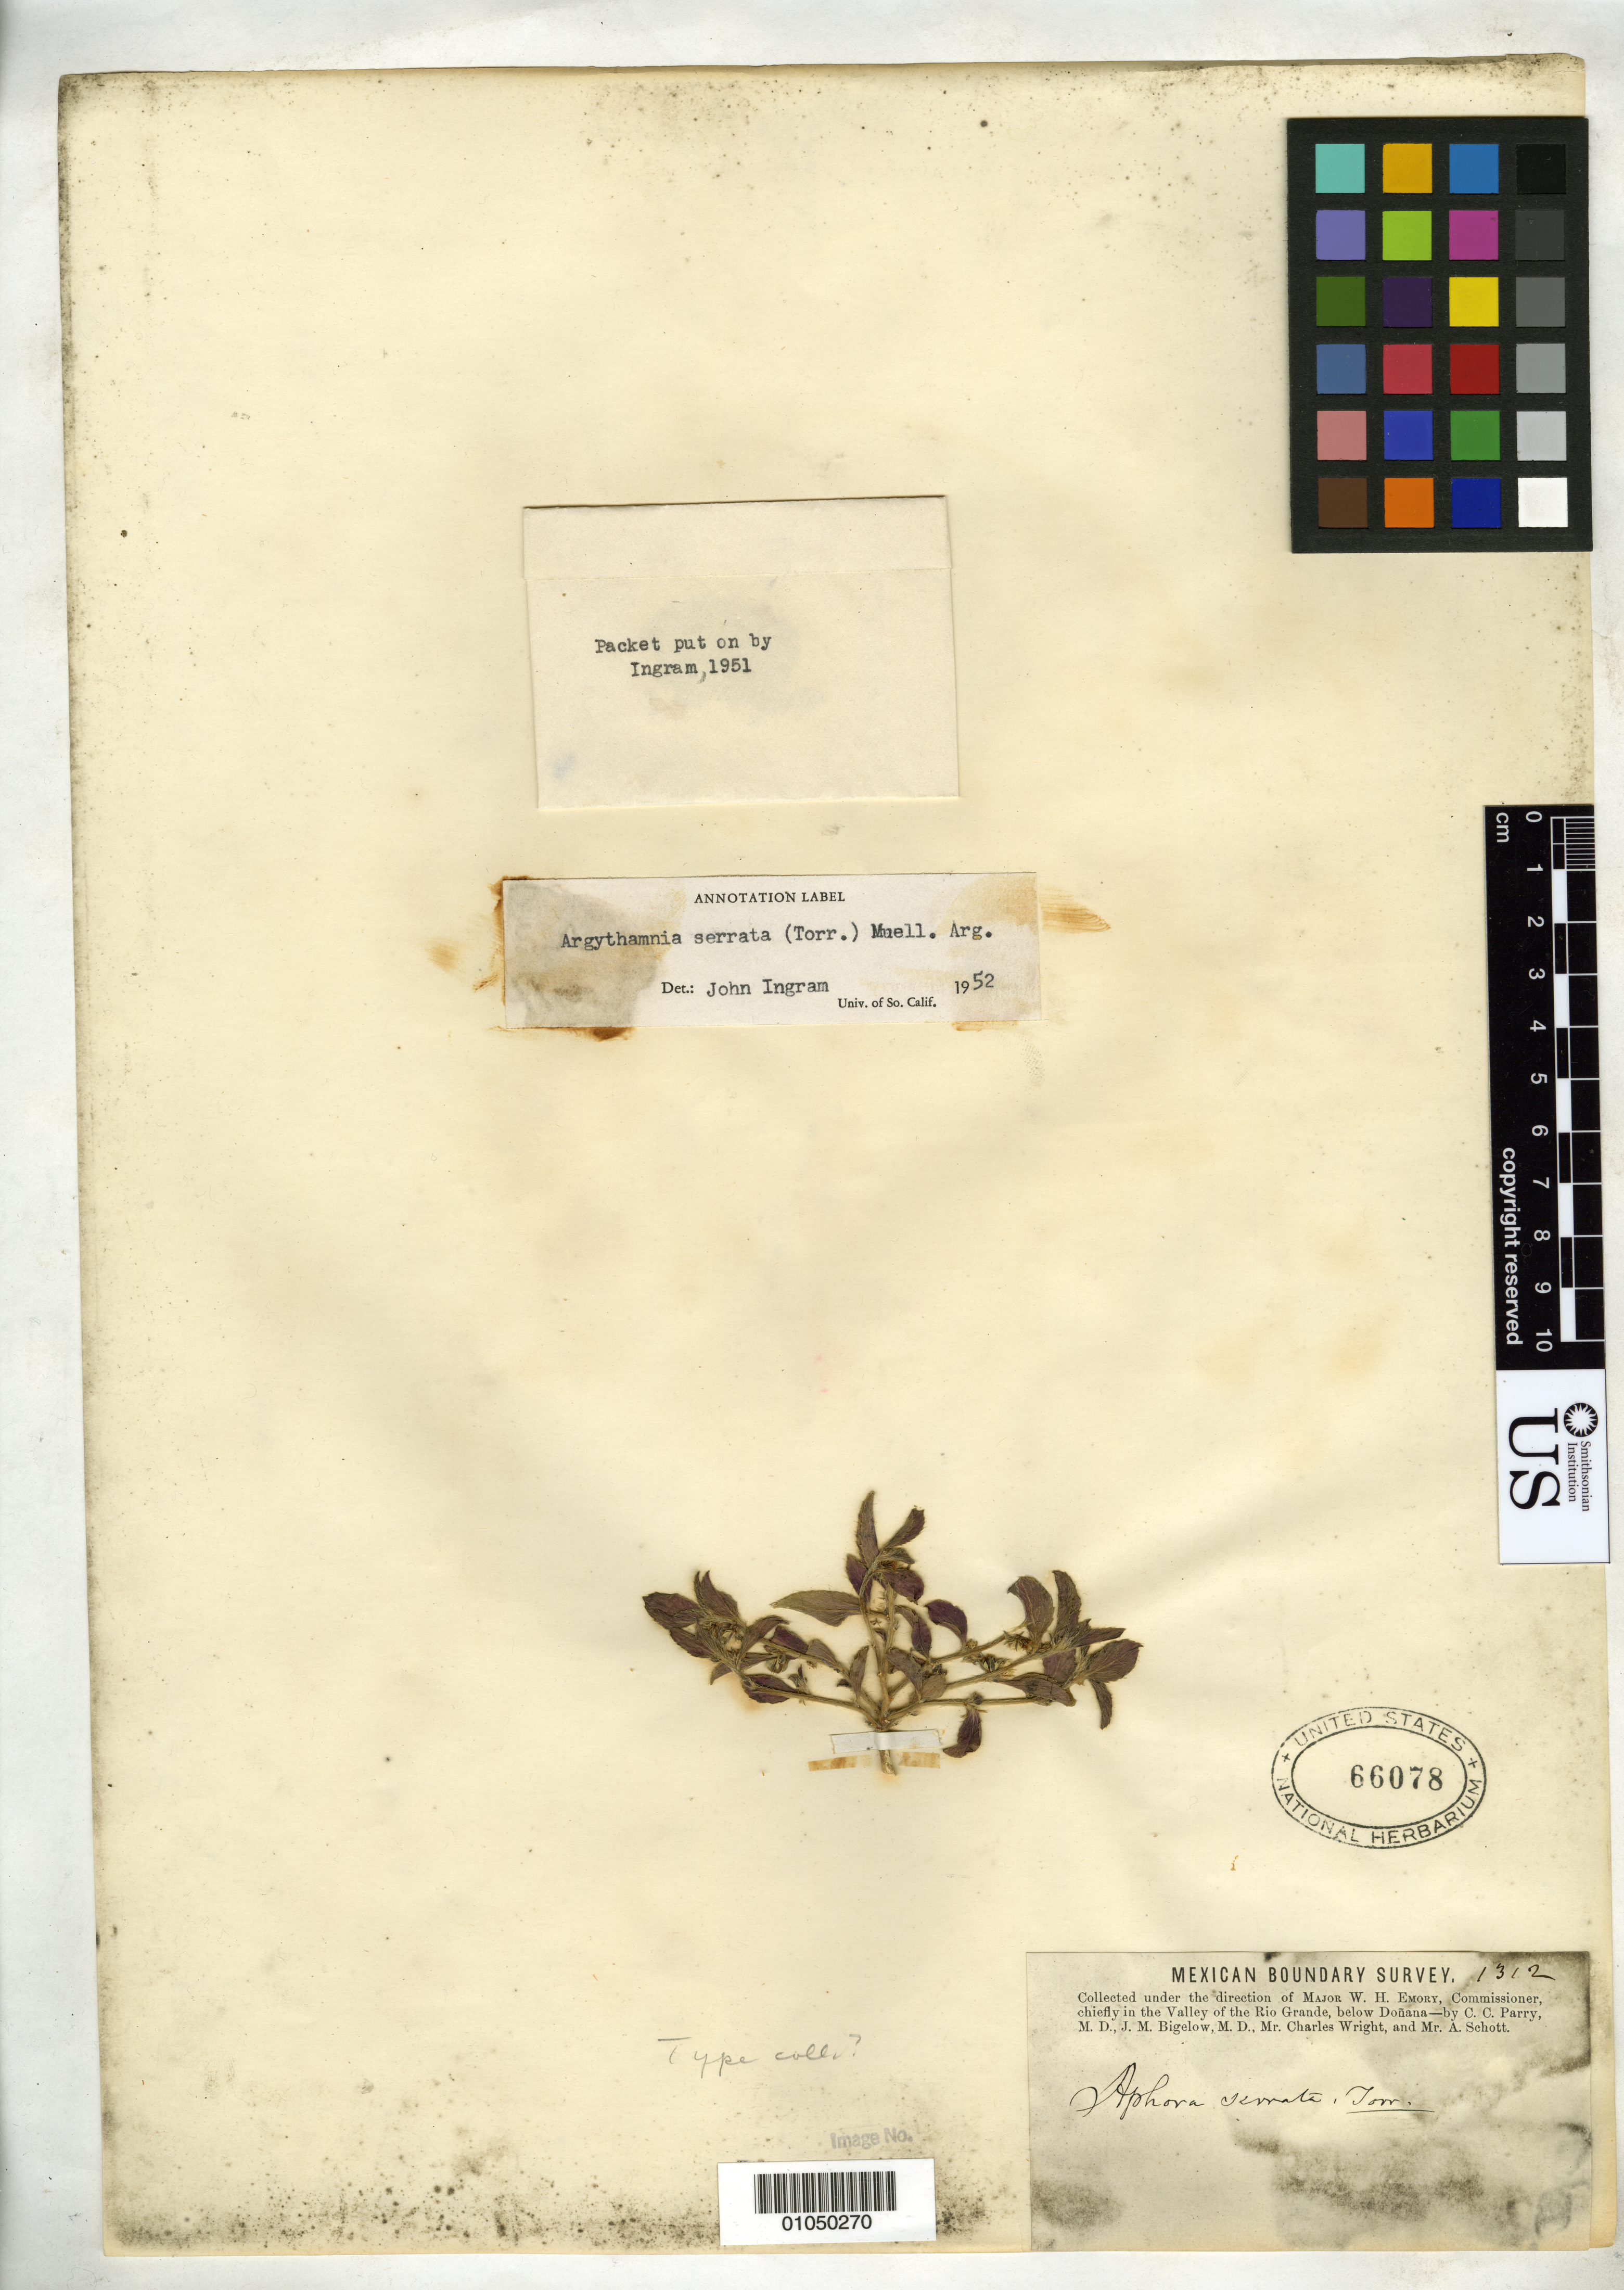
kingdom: Plantae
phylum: Tracheophyta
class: Magnoliopsida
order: Malpighiales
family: Euphorbiaceae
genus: Aphora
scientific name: Aphora serrata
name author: Torr. in Emory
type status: Syntype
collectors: C. C. Parry et al.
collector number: Mex. Bound. Surv. 1312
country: United States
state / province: New Mexico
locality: Chiefly in the Valley of the Rio Grande, below Doñana.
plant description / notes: Protologue cites two collections, "Sandy plains near Fort Yuma, California; Schott. On the Rio Gila; Parry." This specimen may be a duplicate of the Parry collection.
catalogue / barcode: US 66078